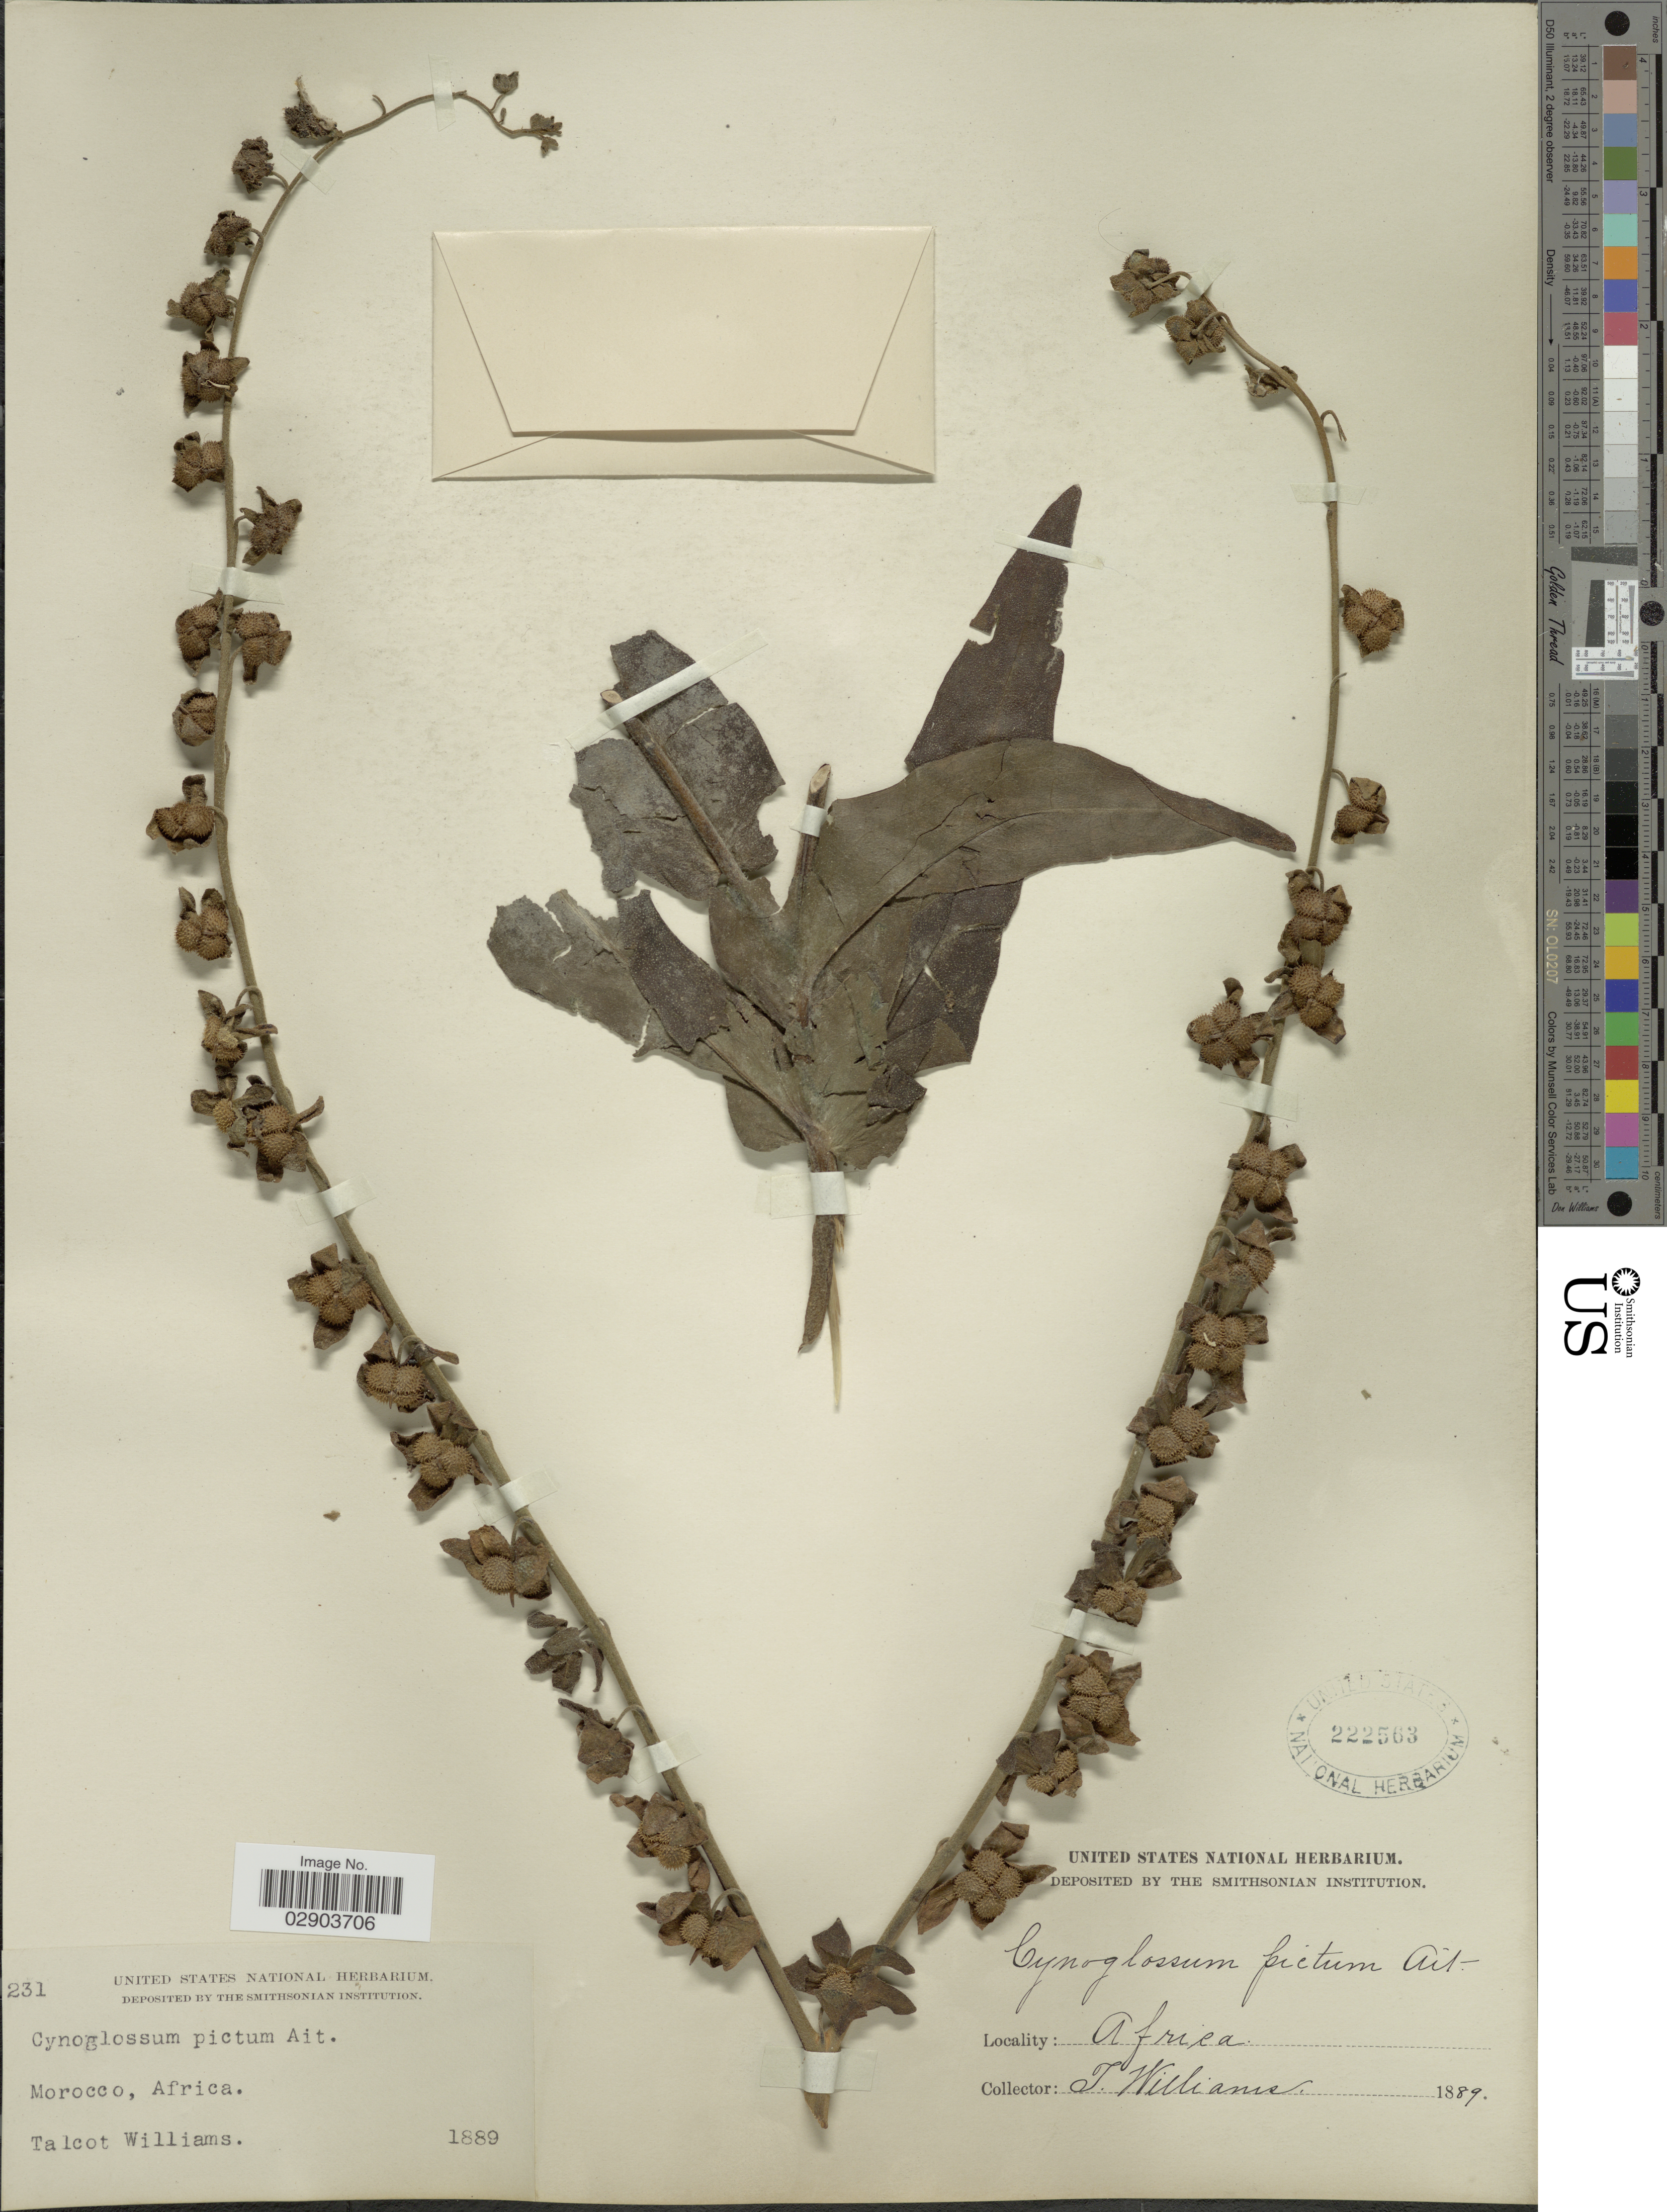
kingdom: Plantae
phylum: Tracheophyta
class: Magnoliopsida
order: Boraginales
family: Boraginaceae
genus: Cynoglossum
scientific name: Cynoglossum pictum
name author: Aiton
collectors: T. Williams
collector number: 231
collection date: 1889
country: Morocco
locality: Morocco, Africa.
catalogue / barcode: US 222563